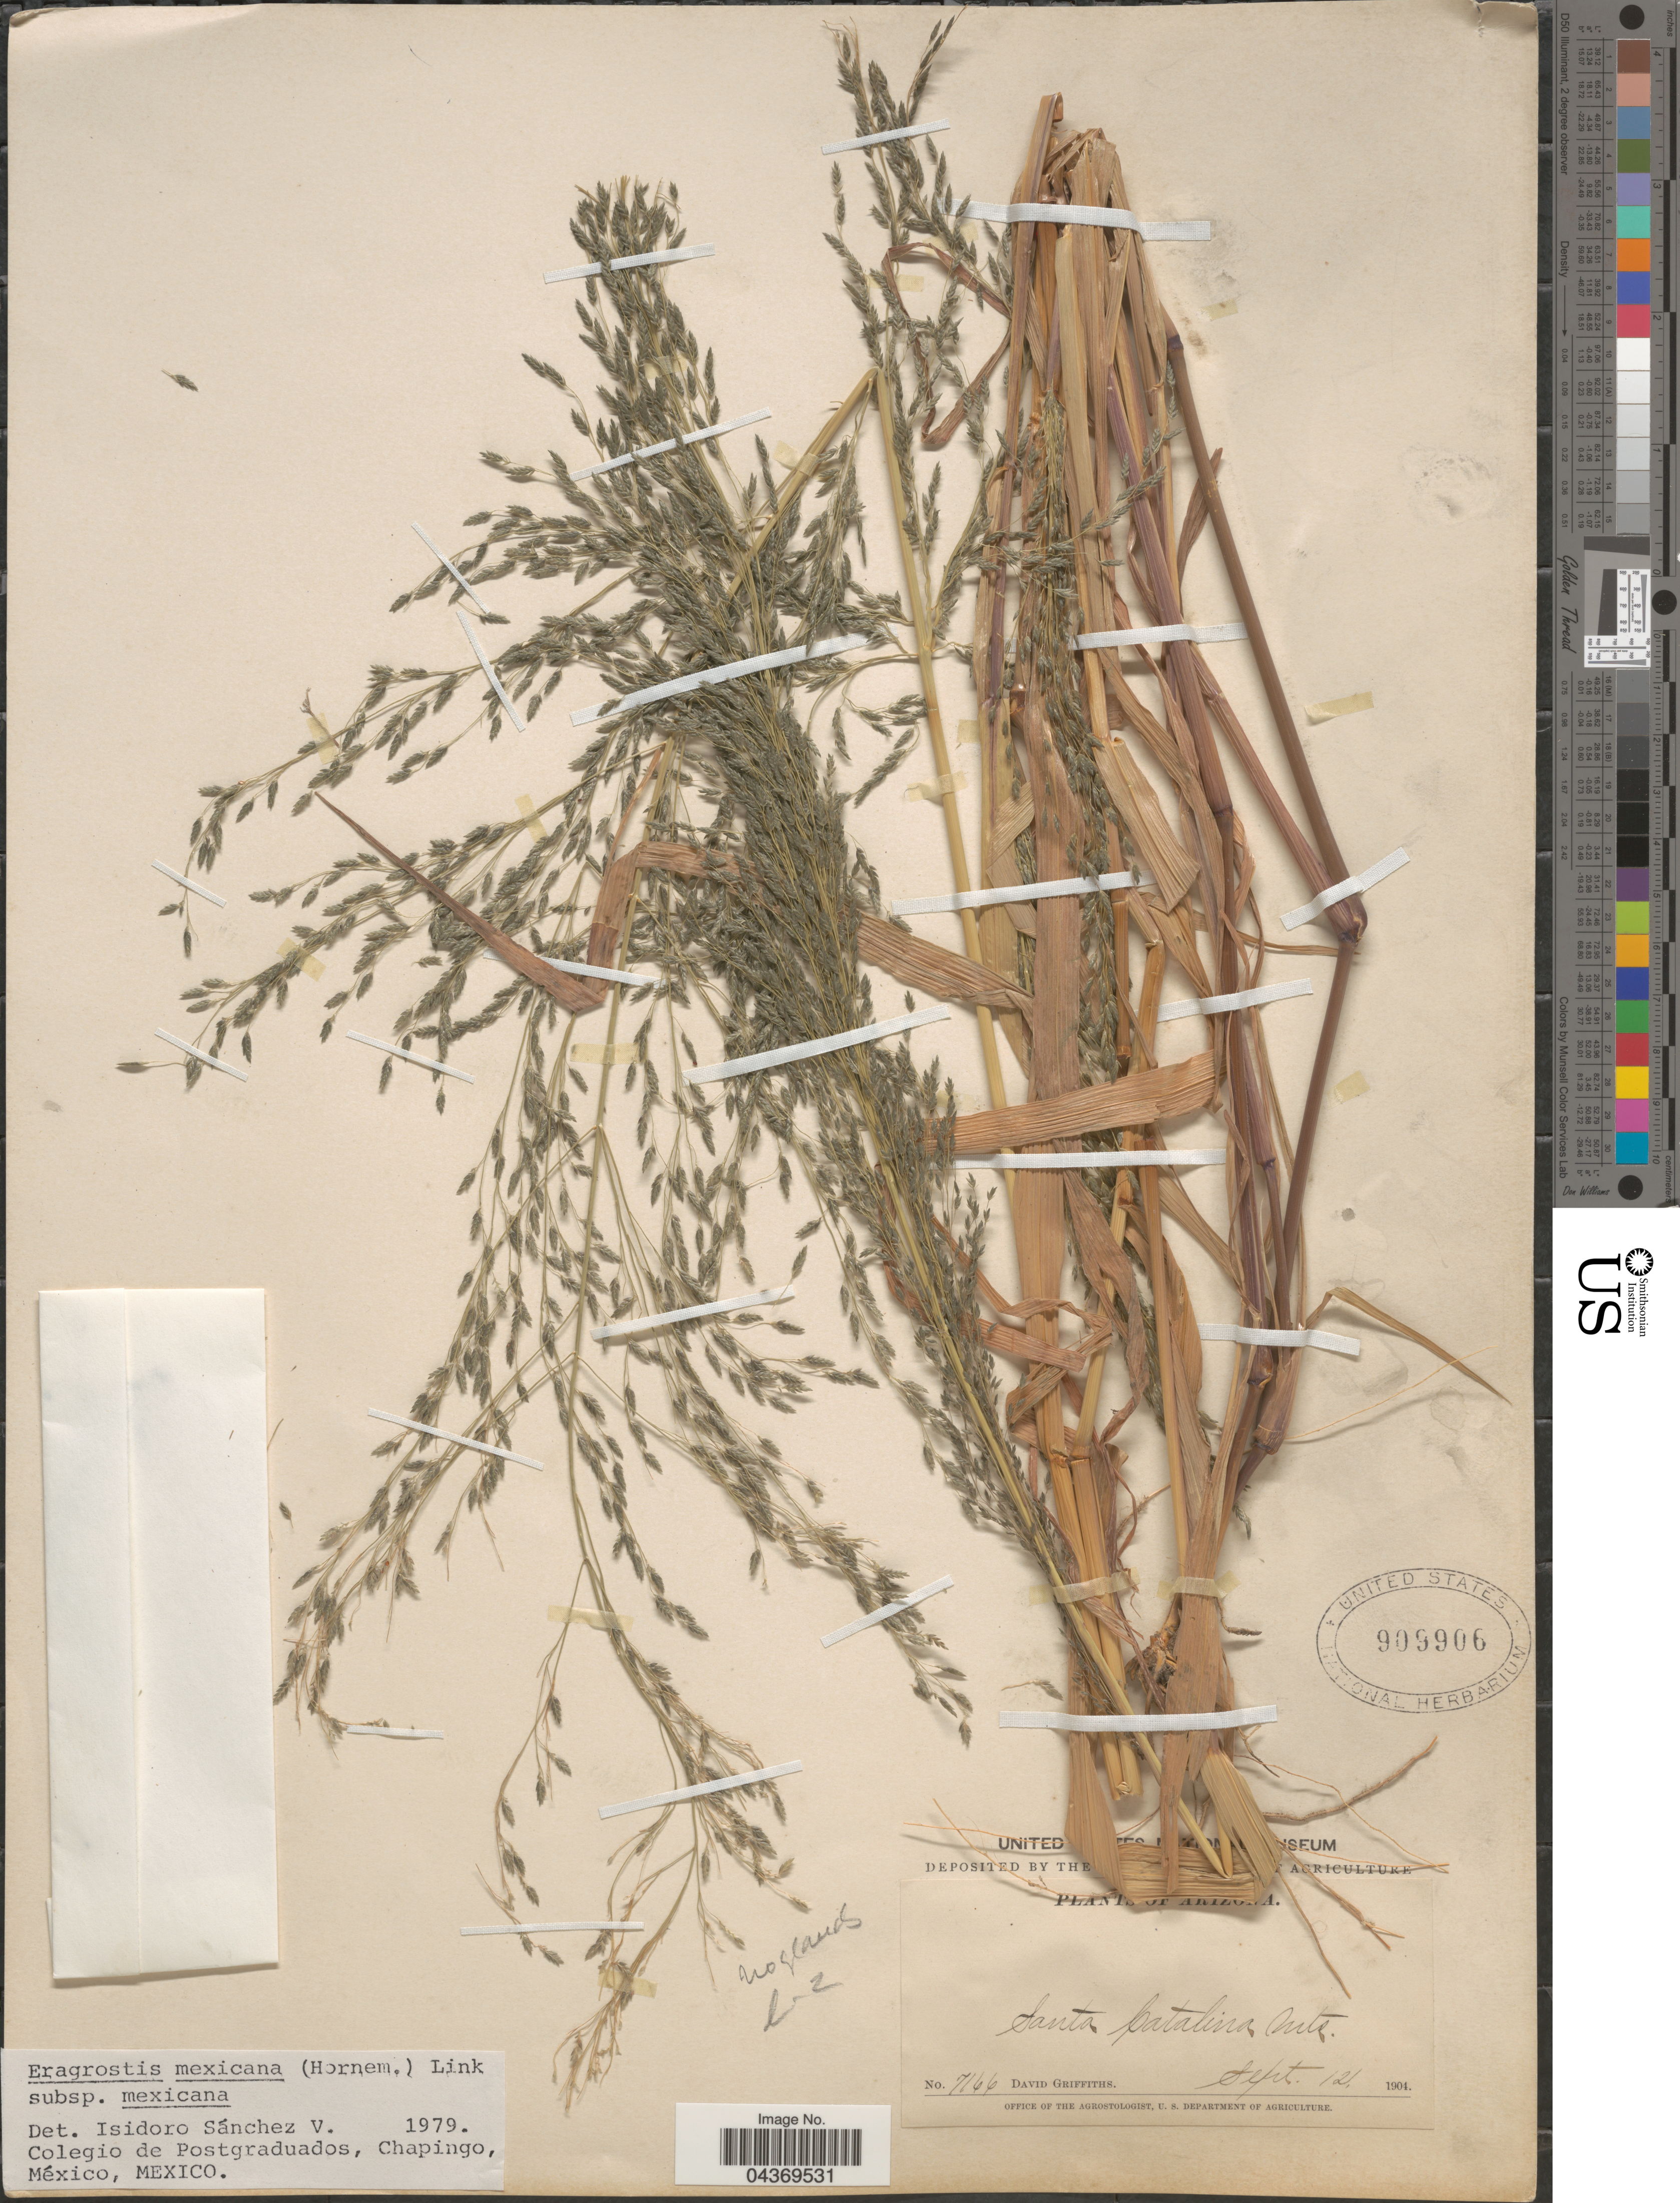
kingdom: Plantae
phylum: Tracheophyta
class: Liliopsida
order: Poales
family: Poaceae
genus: Eragrostis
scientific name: Eragrostis mexicana subsp. mexicana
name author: (Hornem.) Link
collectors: D. Griffiths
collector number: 7166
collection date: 1904-09-12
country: United States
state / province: Arizona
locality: Santa Catalina Mts.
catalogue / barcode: US 909906